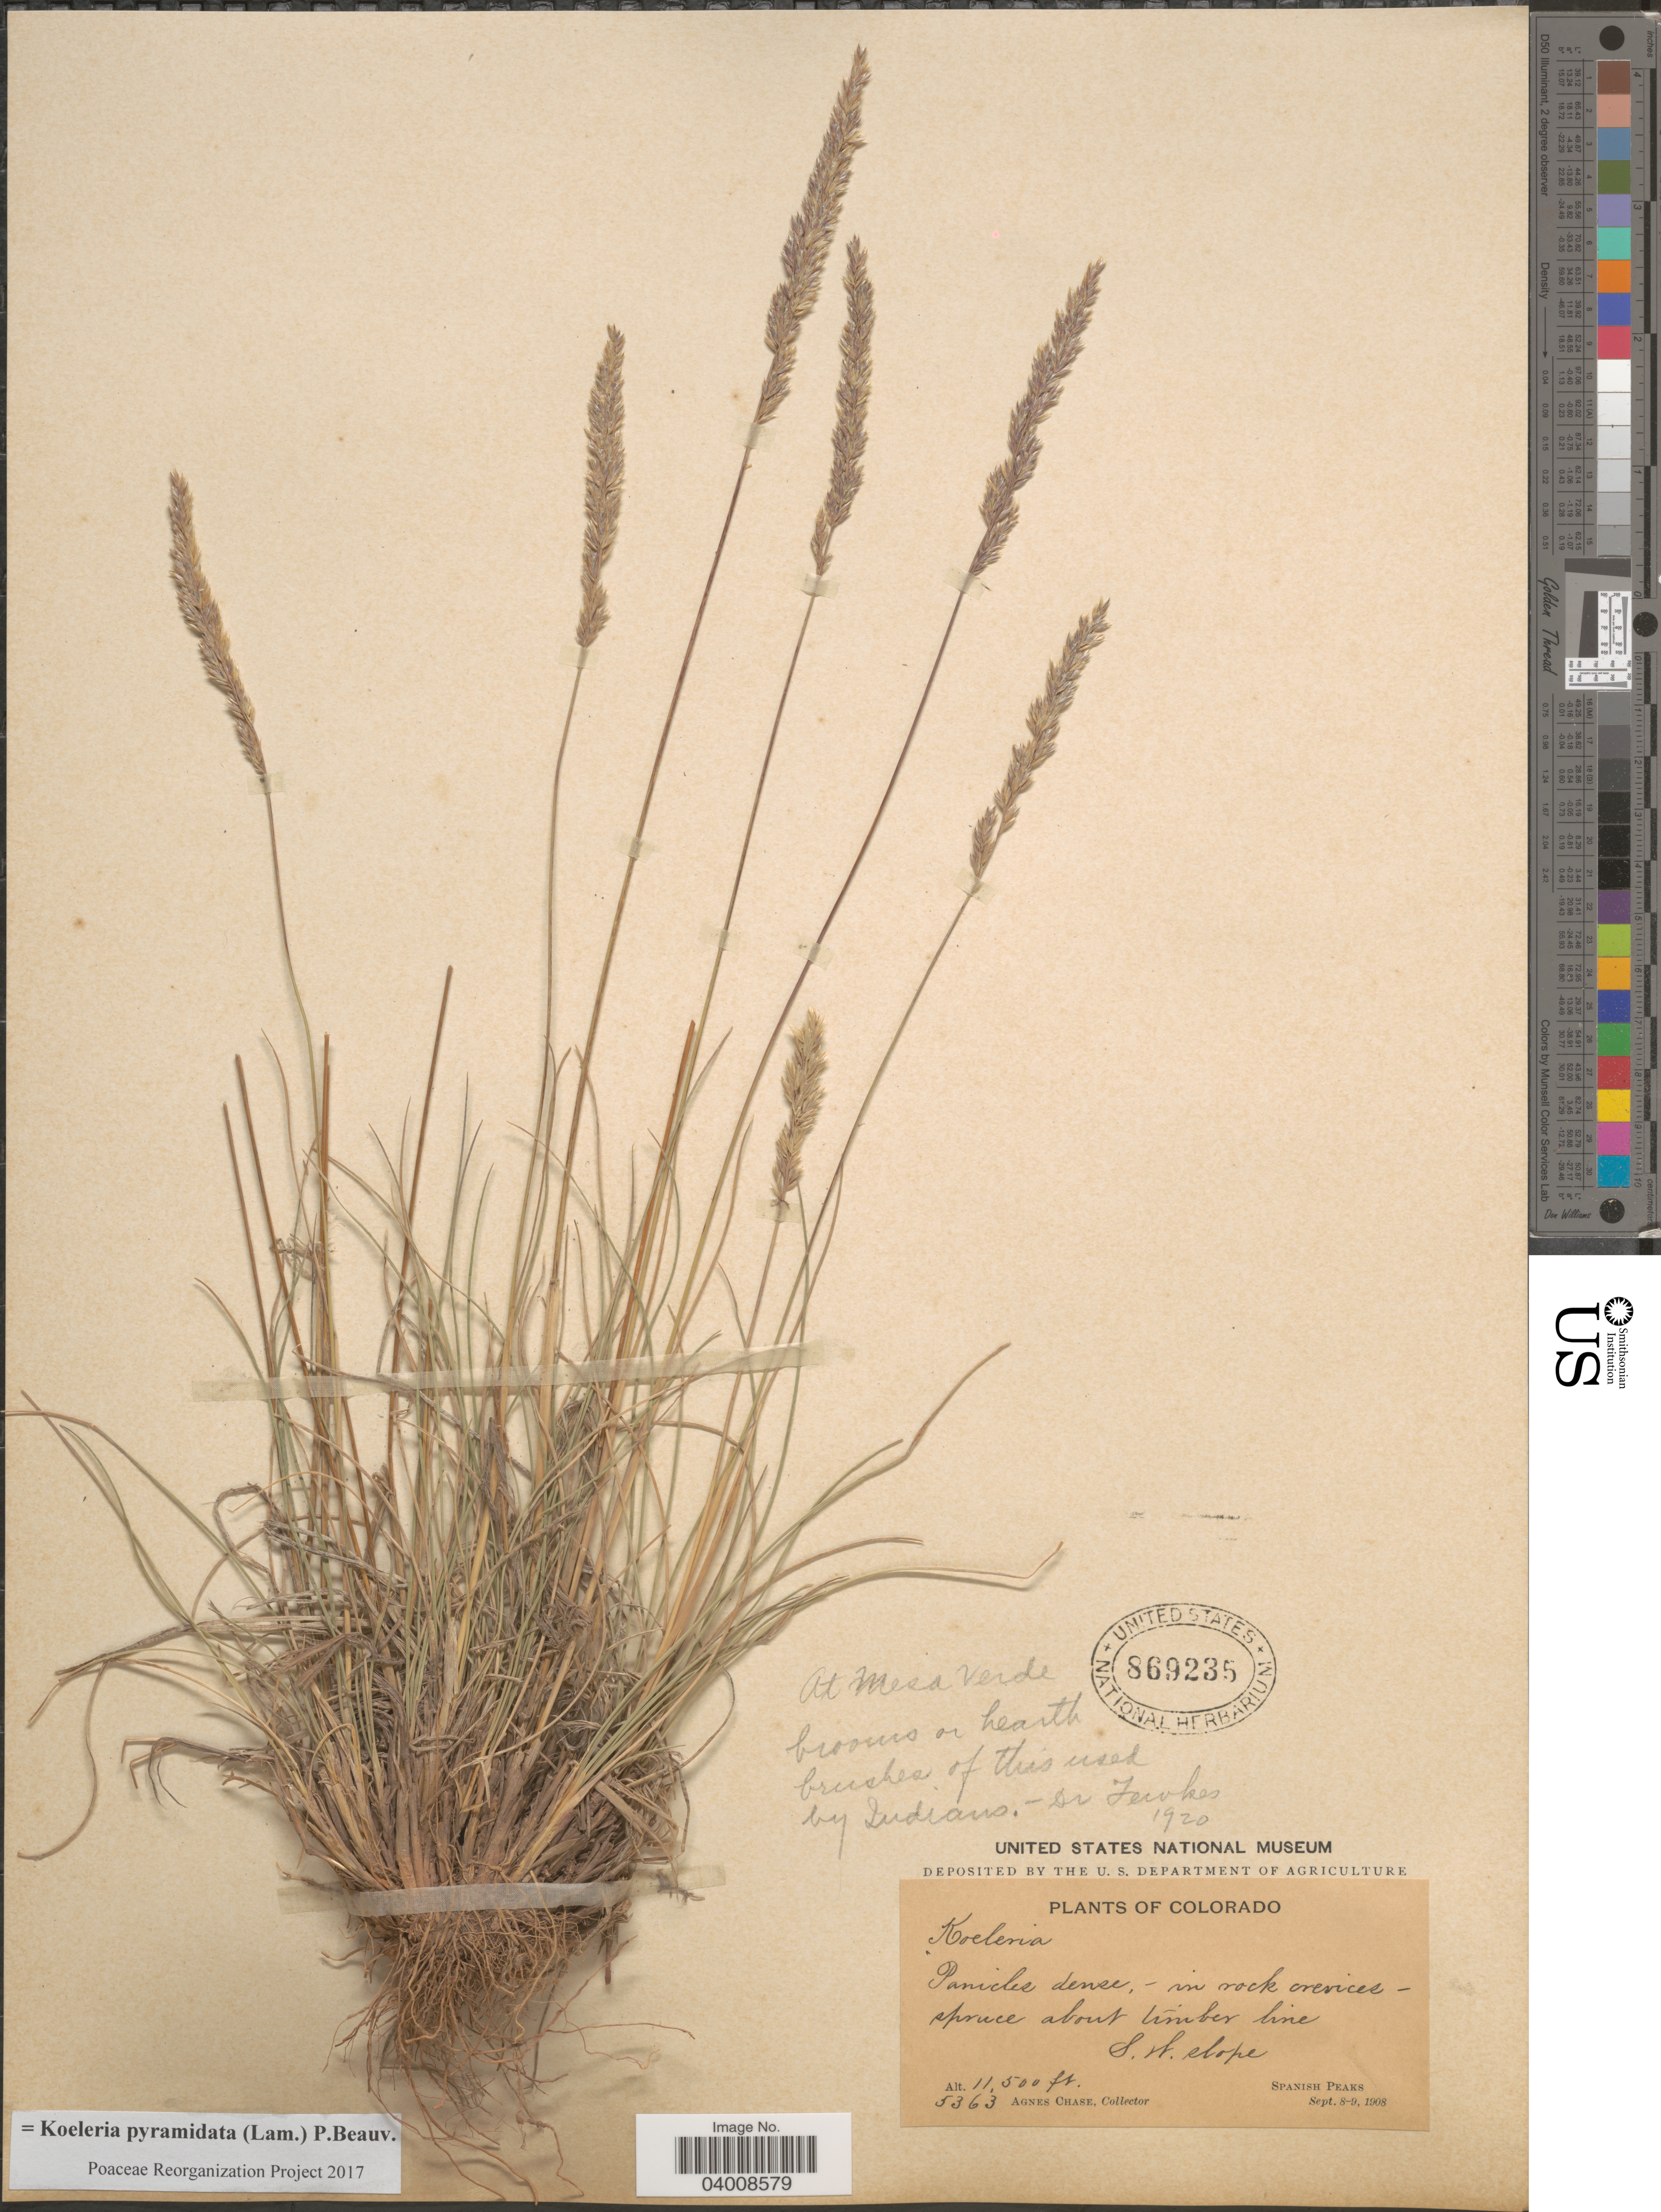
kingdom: Plantae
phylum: Tracheophyta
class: Liliopsida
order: Poales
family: Poaceae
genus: Koeleria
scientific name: Koeleria pyramidata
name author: (Lam.) P. Beauv.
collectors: A. Chase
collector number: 5363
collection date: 1908-09-08/1908-09-09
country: United States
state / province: Colorado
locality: In rock crevices - spruce about timber line. S. W. slope. Spanish Peaks. At Mesa Verde.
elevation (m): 3505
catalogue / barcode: US 869235